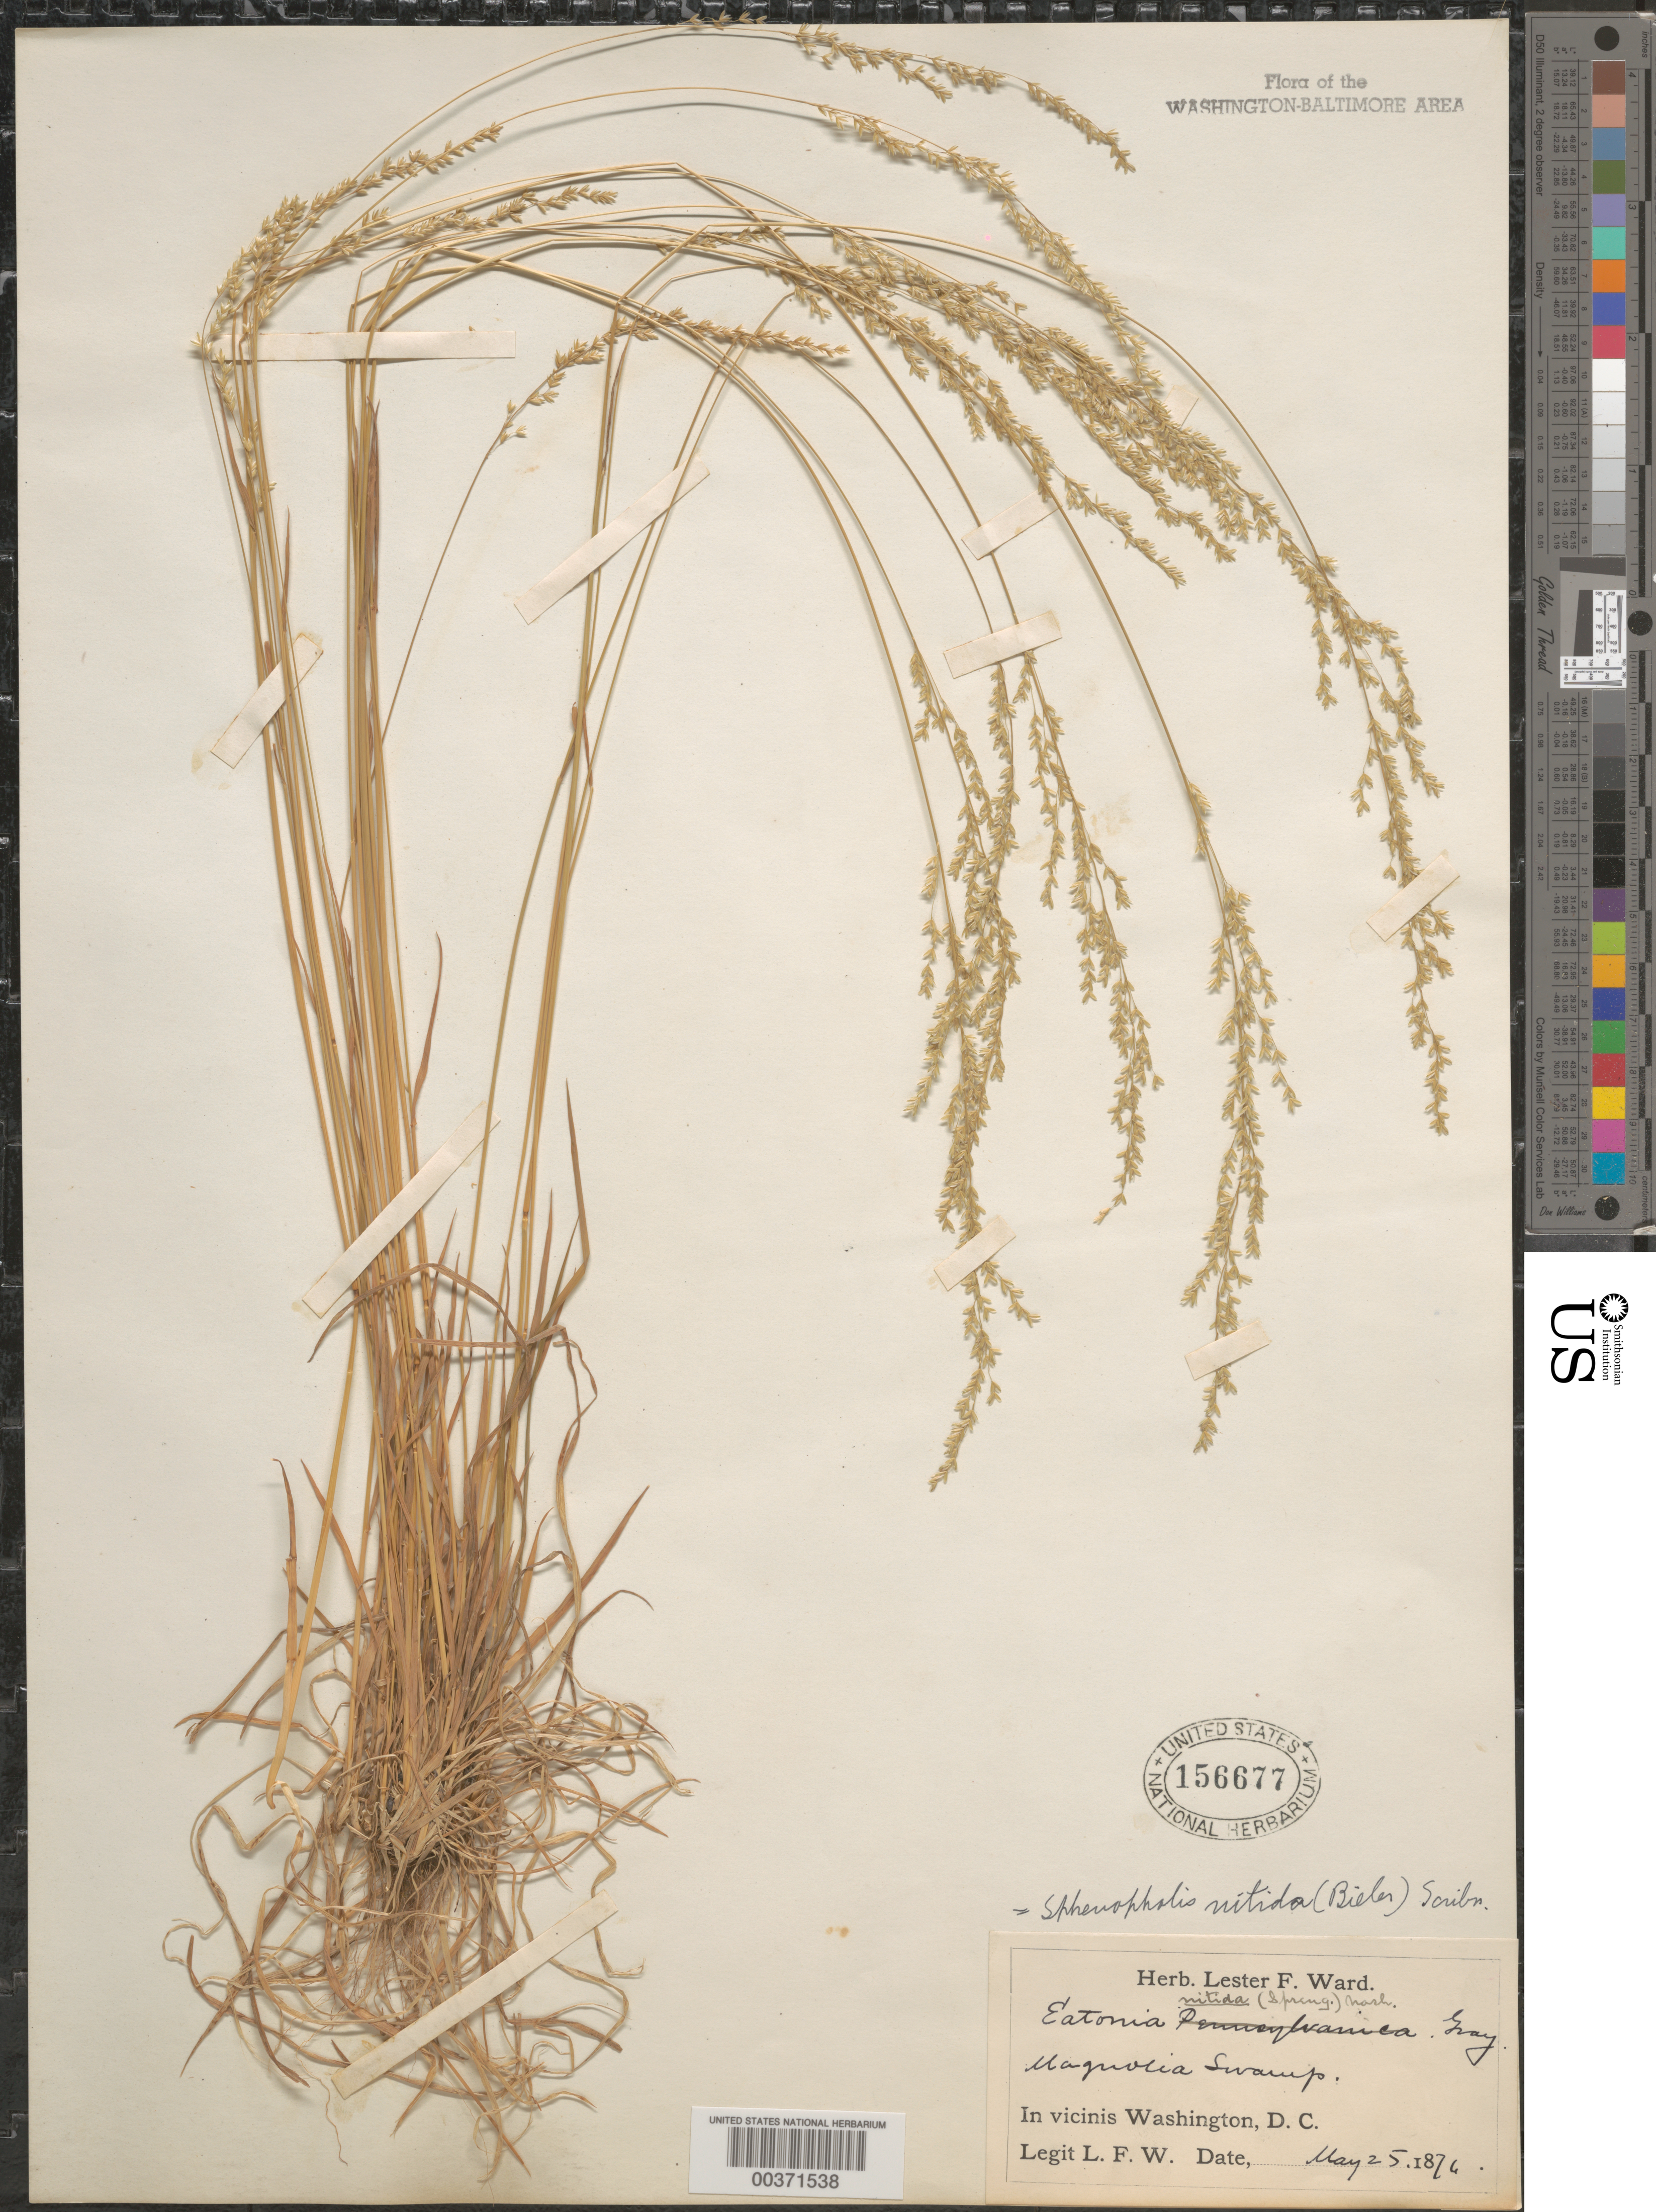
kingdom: Plantae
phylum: Tracheophyta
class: Liliopsida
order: Poales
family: Poaceae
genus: Sphenopholis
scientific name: Sphenopholis nitida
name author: (Biehler) Scribn.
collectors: L. F. Ward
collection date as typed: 25 May 1876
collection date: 1876-05-25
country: United States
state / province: District of Columbia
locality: Magnolia swamp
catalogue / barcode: US 156677